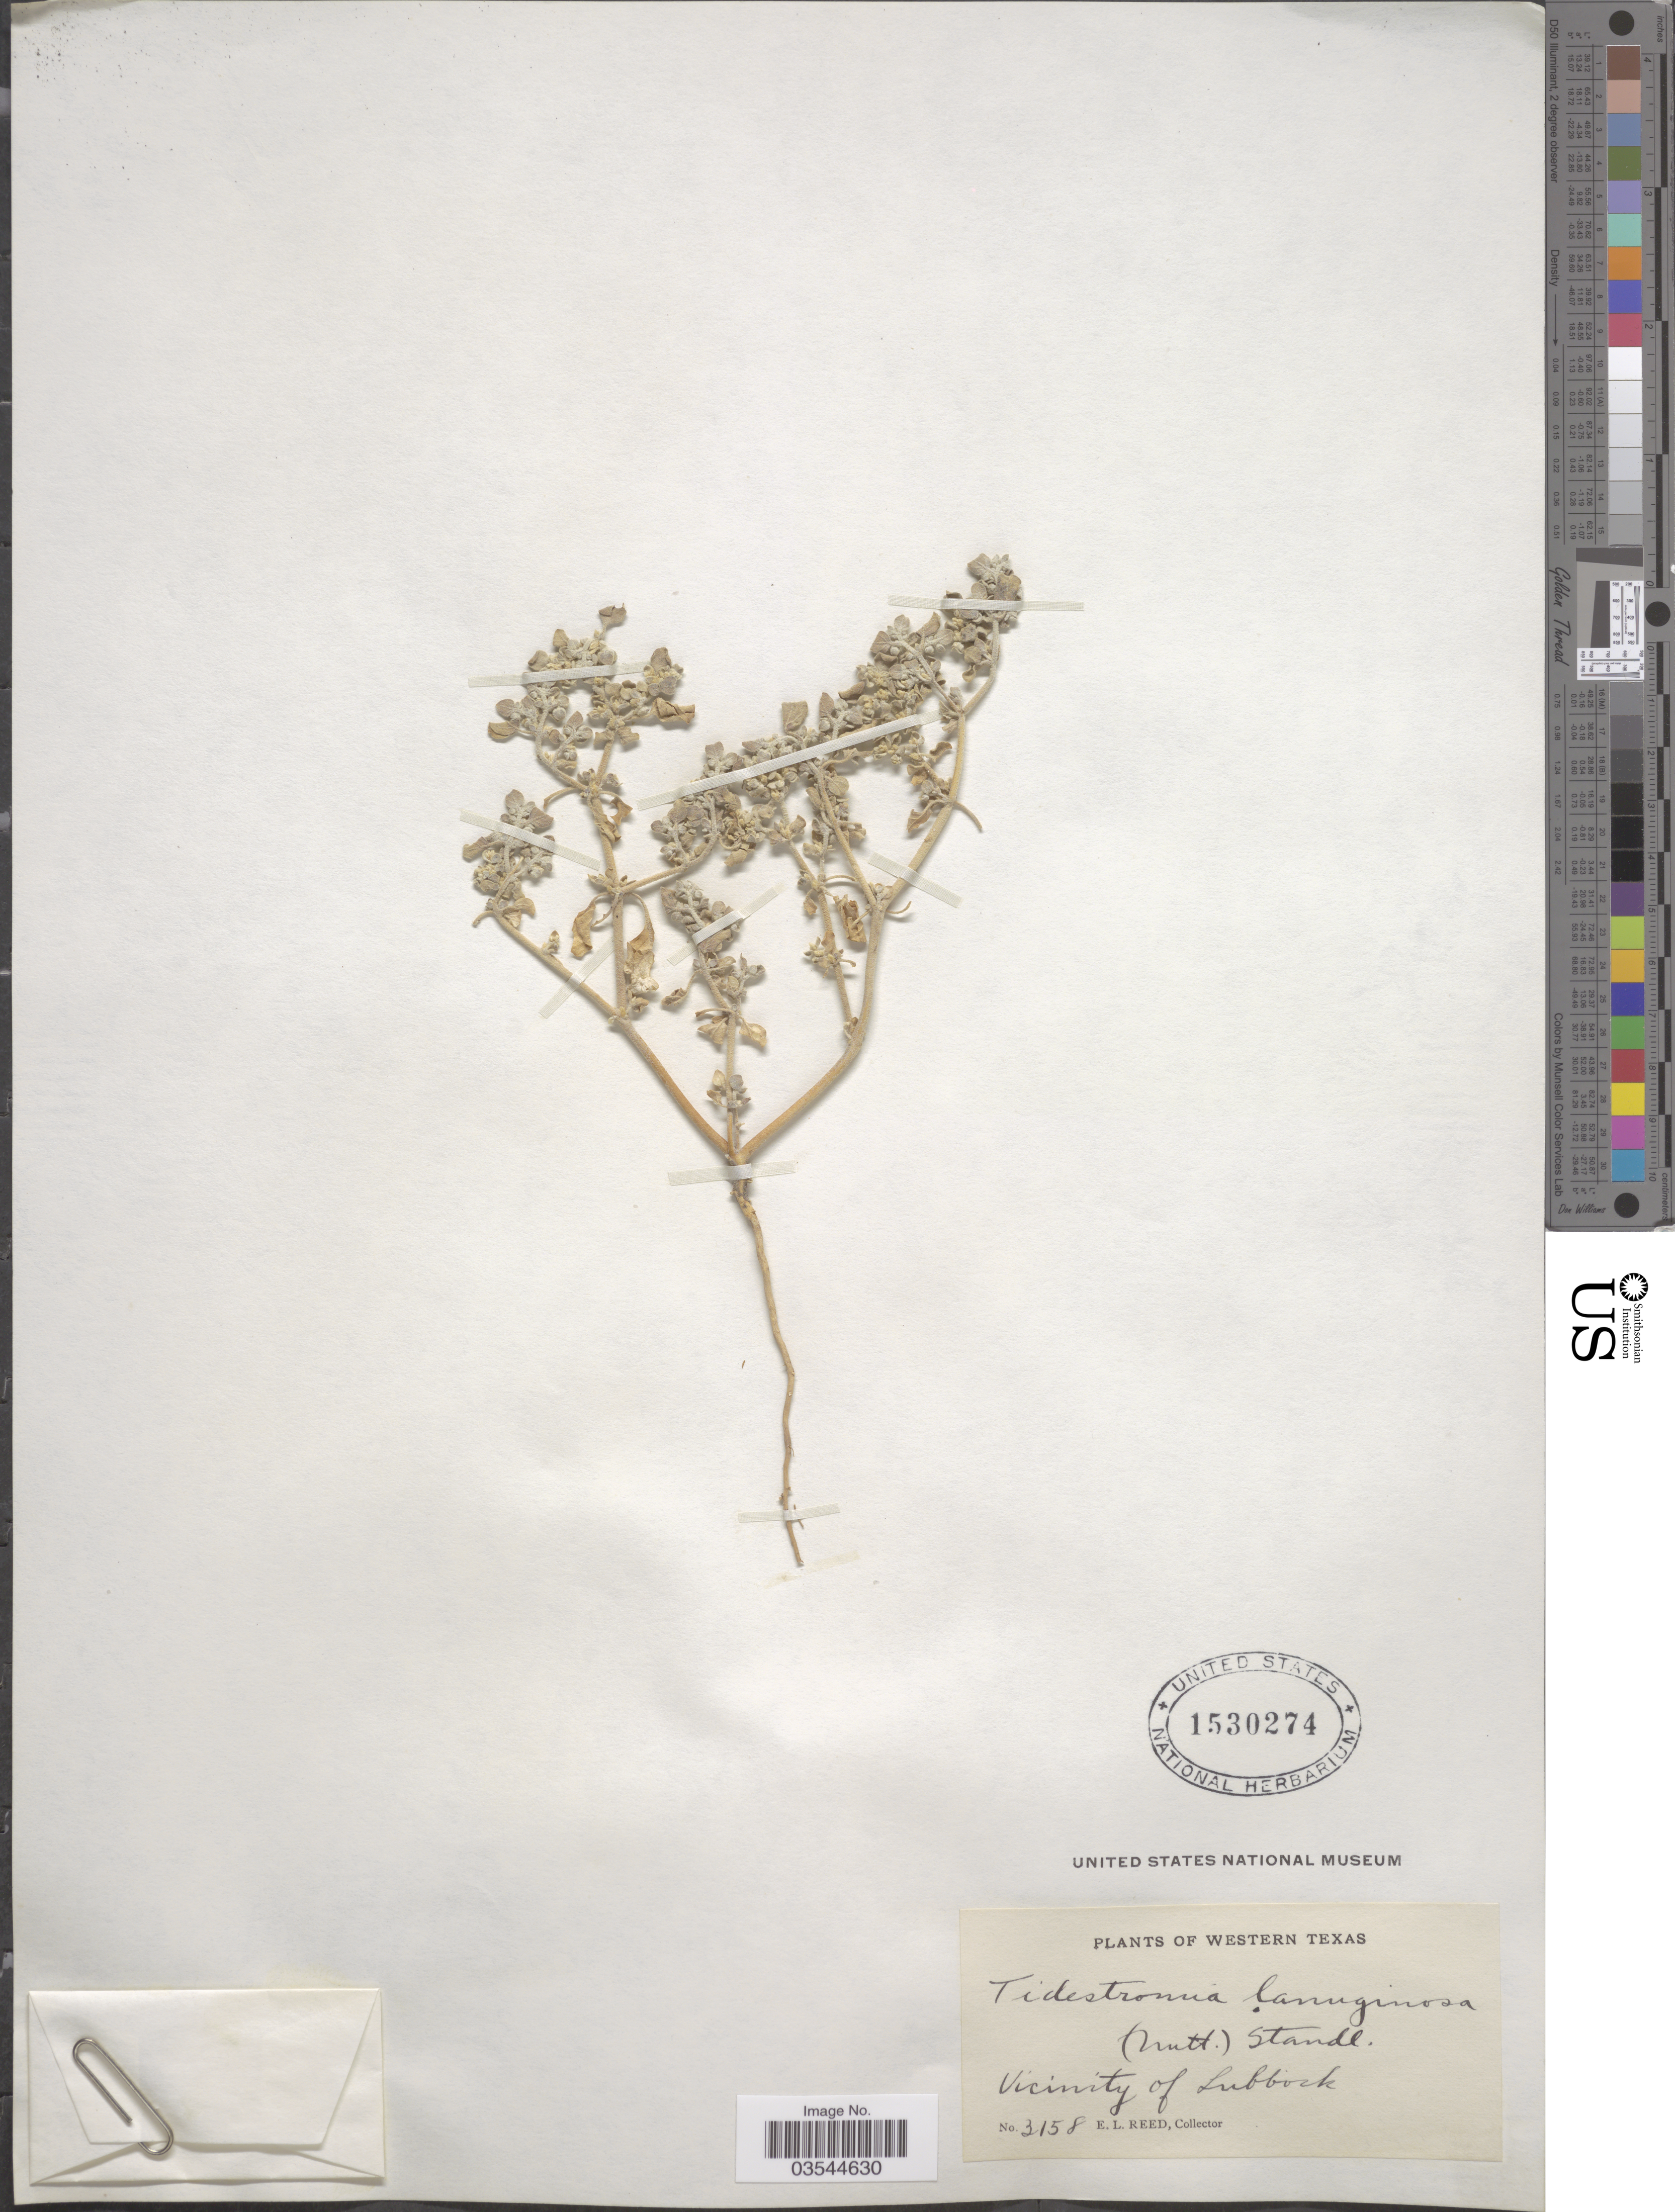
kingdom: Plantae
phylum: Tracheophyta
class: Magnoliopsida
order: Caryophyllales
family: Amaranthaceae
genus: Tidestromia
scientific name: Tidestromia lanuginosa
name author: (Nutt.) Standl.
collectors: E. Reed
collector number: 3158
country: United States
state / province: Texas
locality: Western Texas, Vicinity of Lubbock.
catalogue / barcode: US 1530274